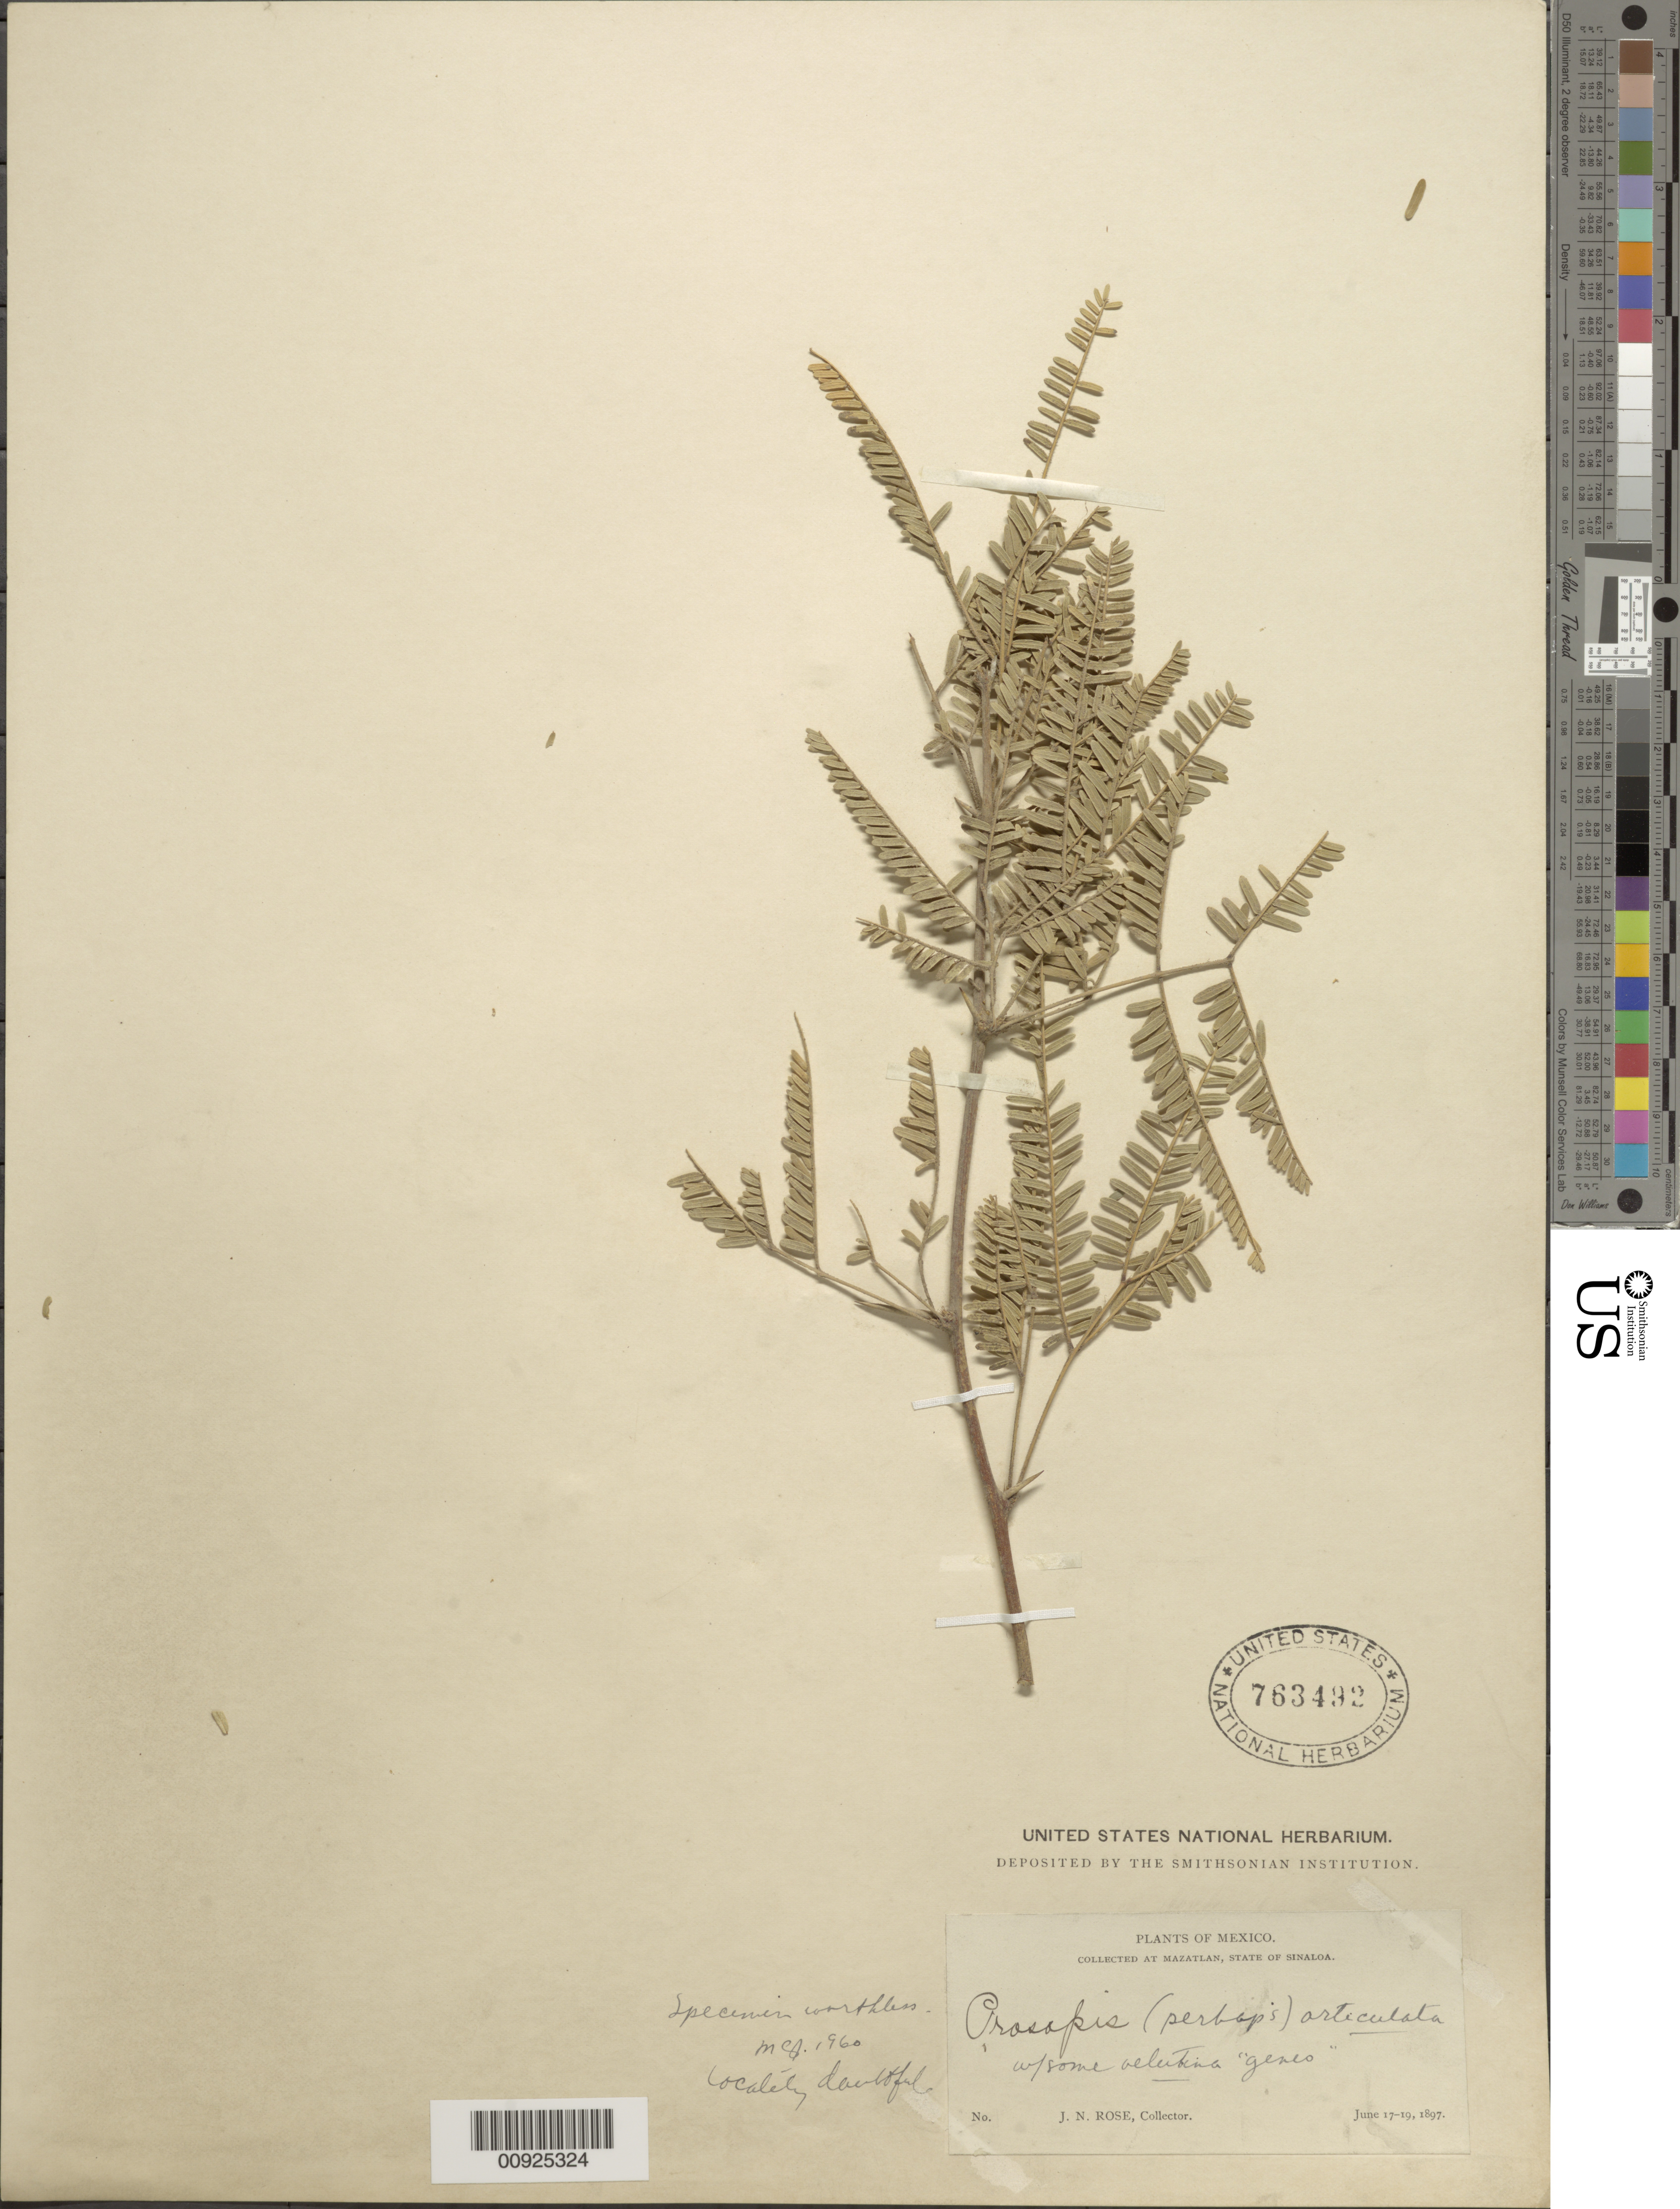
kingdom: Plantae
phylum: Tracheophyta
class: Magnoliopsida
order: Fabales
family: Fabaceae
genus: Neltuma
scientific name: Neltuma sp.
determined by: Strong, Mark T., (BOT), Smithsonian Institution - National Museum of Natural History (UNITED STATES)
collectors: J. N. Rose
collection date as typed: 17 Jun 1897 to 19 Jun 1897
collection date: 1897-06-17/1897-06-19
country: Mexico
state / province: Sinaloa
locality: Mazatlán, State of Sinaloa.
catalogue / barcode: US 763492